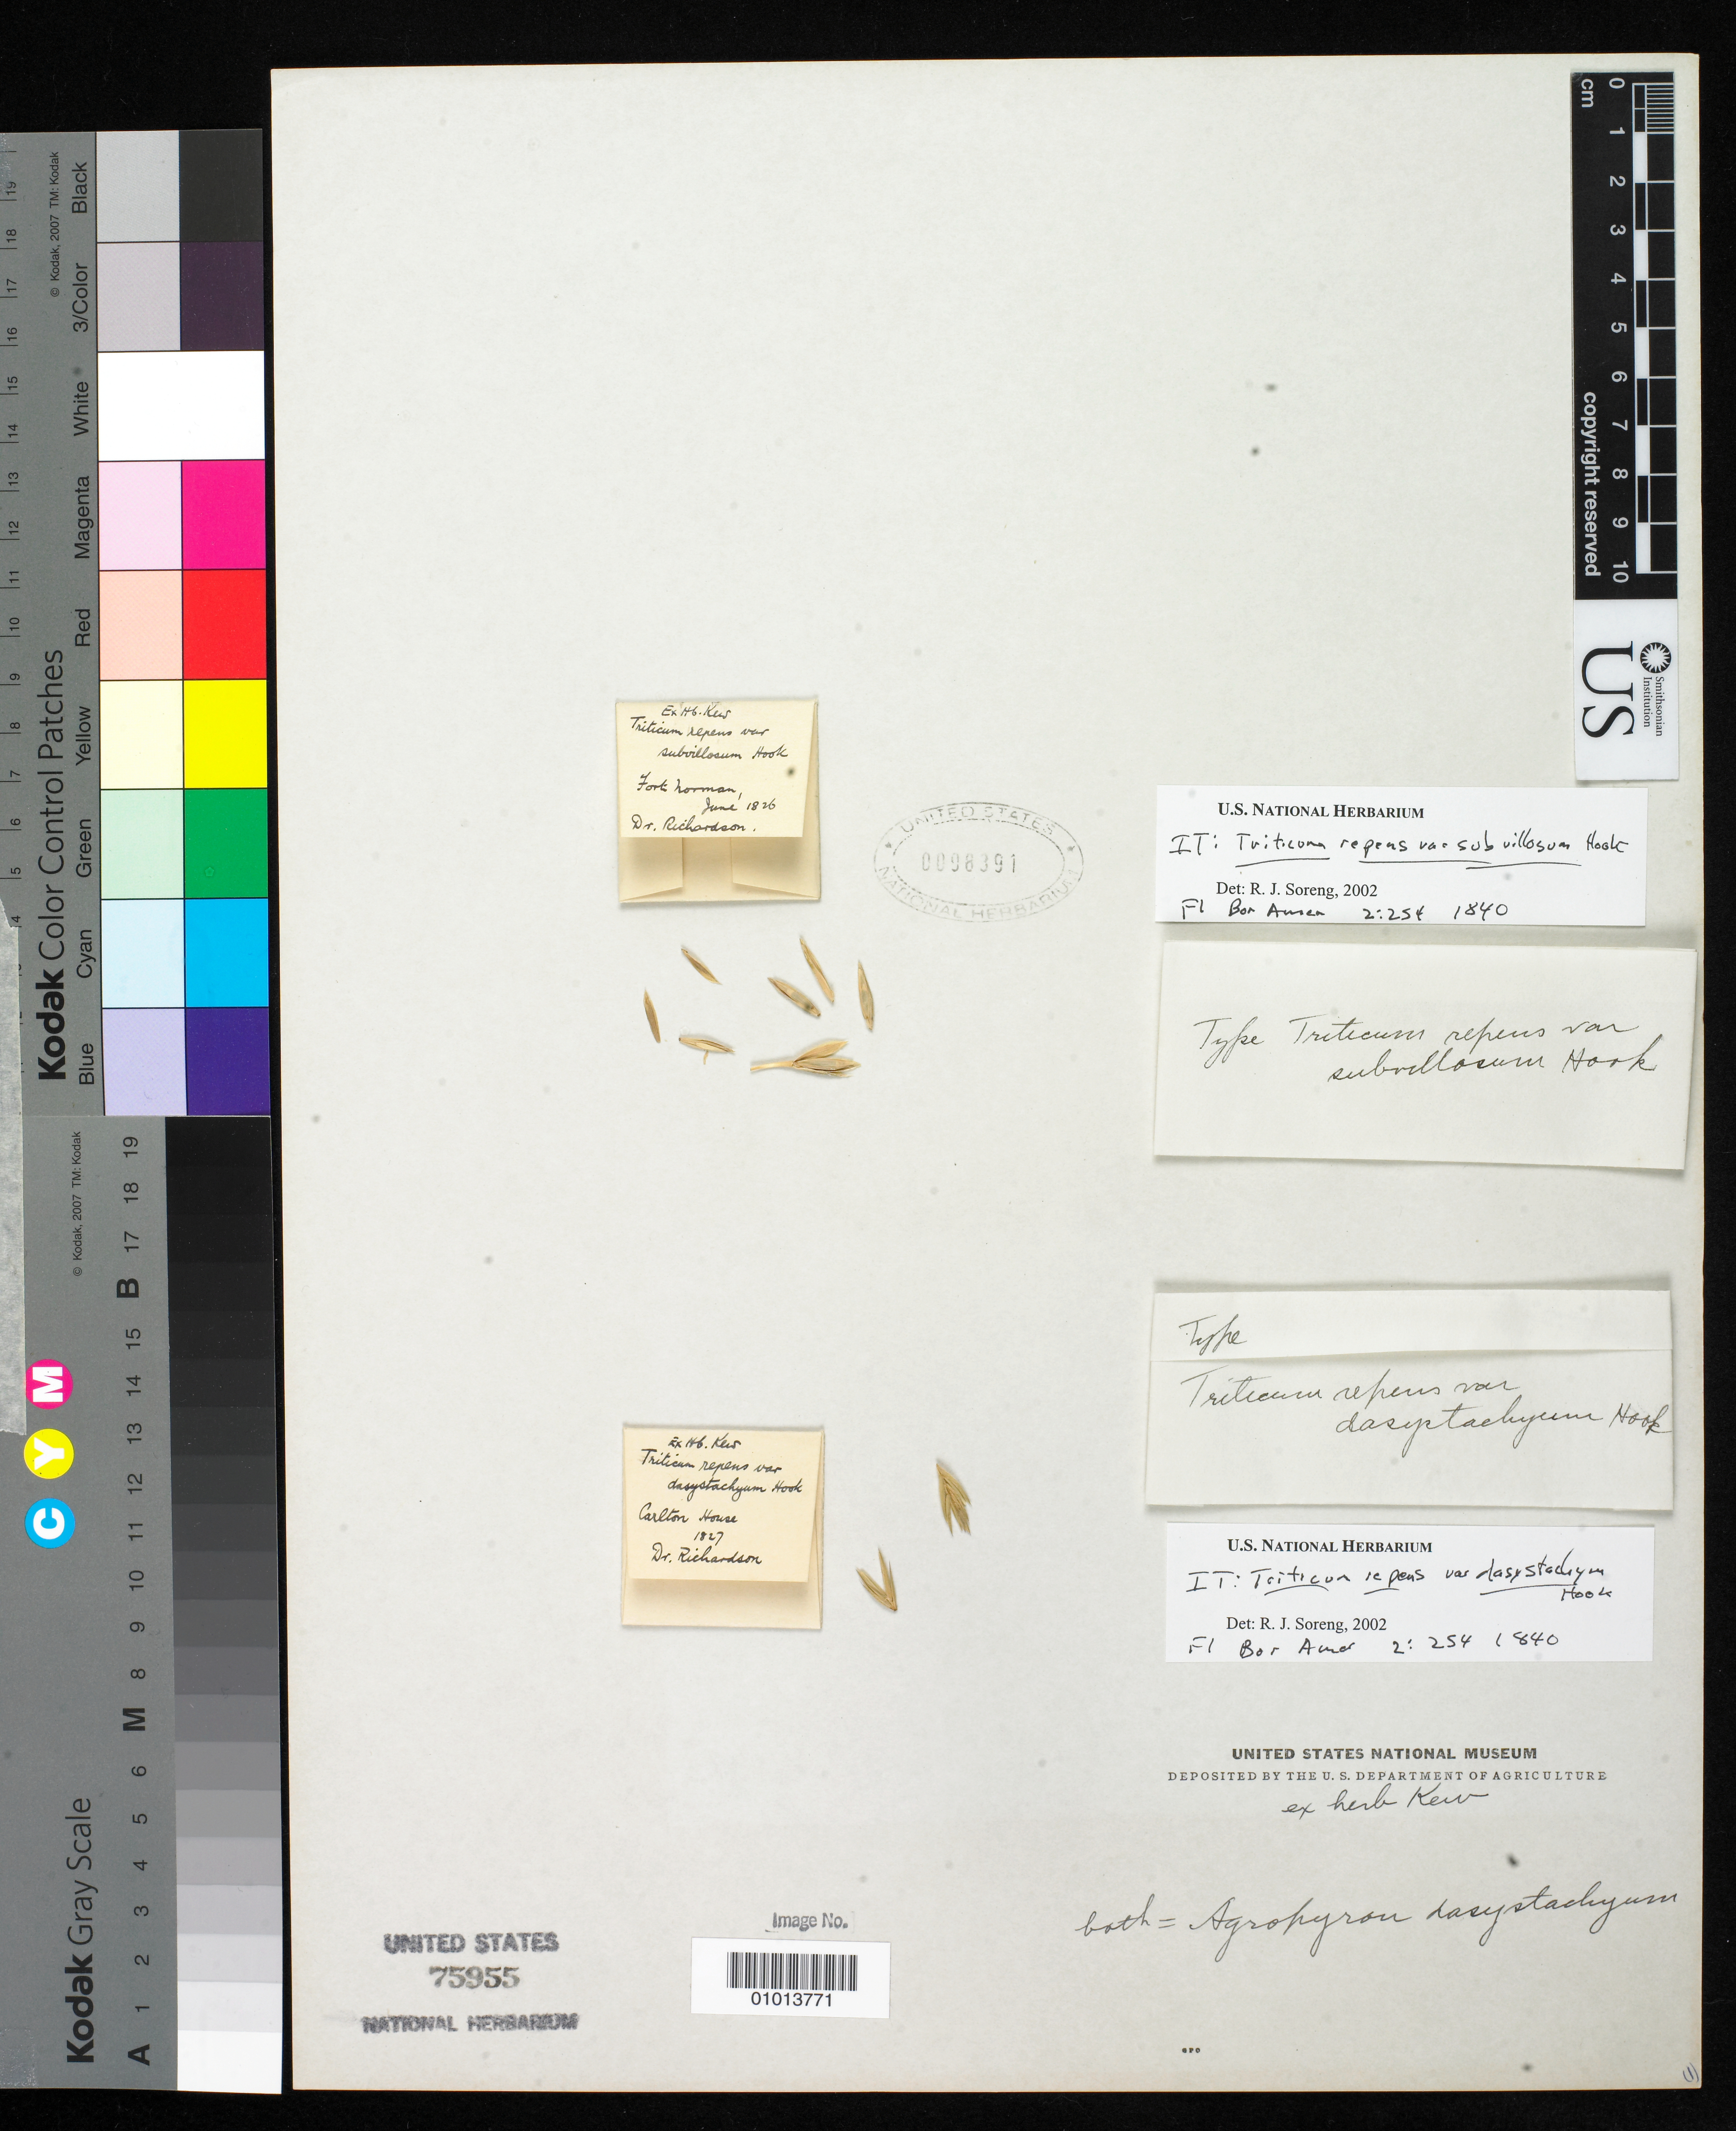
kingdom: Plantae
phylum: Tracheophyta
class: Liliopsida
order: Poales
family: Poaceae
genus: Triticum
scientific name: Triticum repens var. subvillosum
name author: Hook.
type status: Isotype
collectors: J. Richardson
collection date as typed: Jun 1826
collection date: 1826-06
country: Canada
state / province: Northwest Territories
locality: Fort Norman.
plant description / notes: Fragmentary material of type specimen ex herb. Kew.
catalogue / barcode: US 98391-2